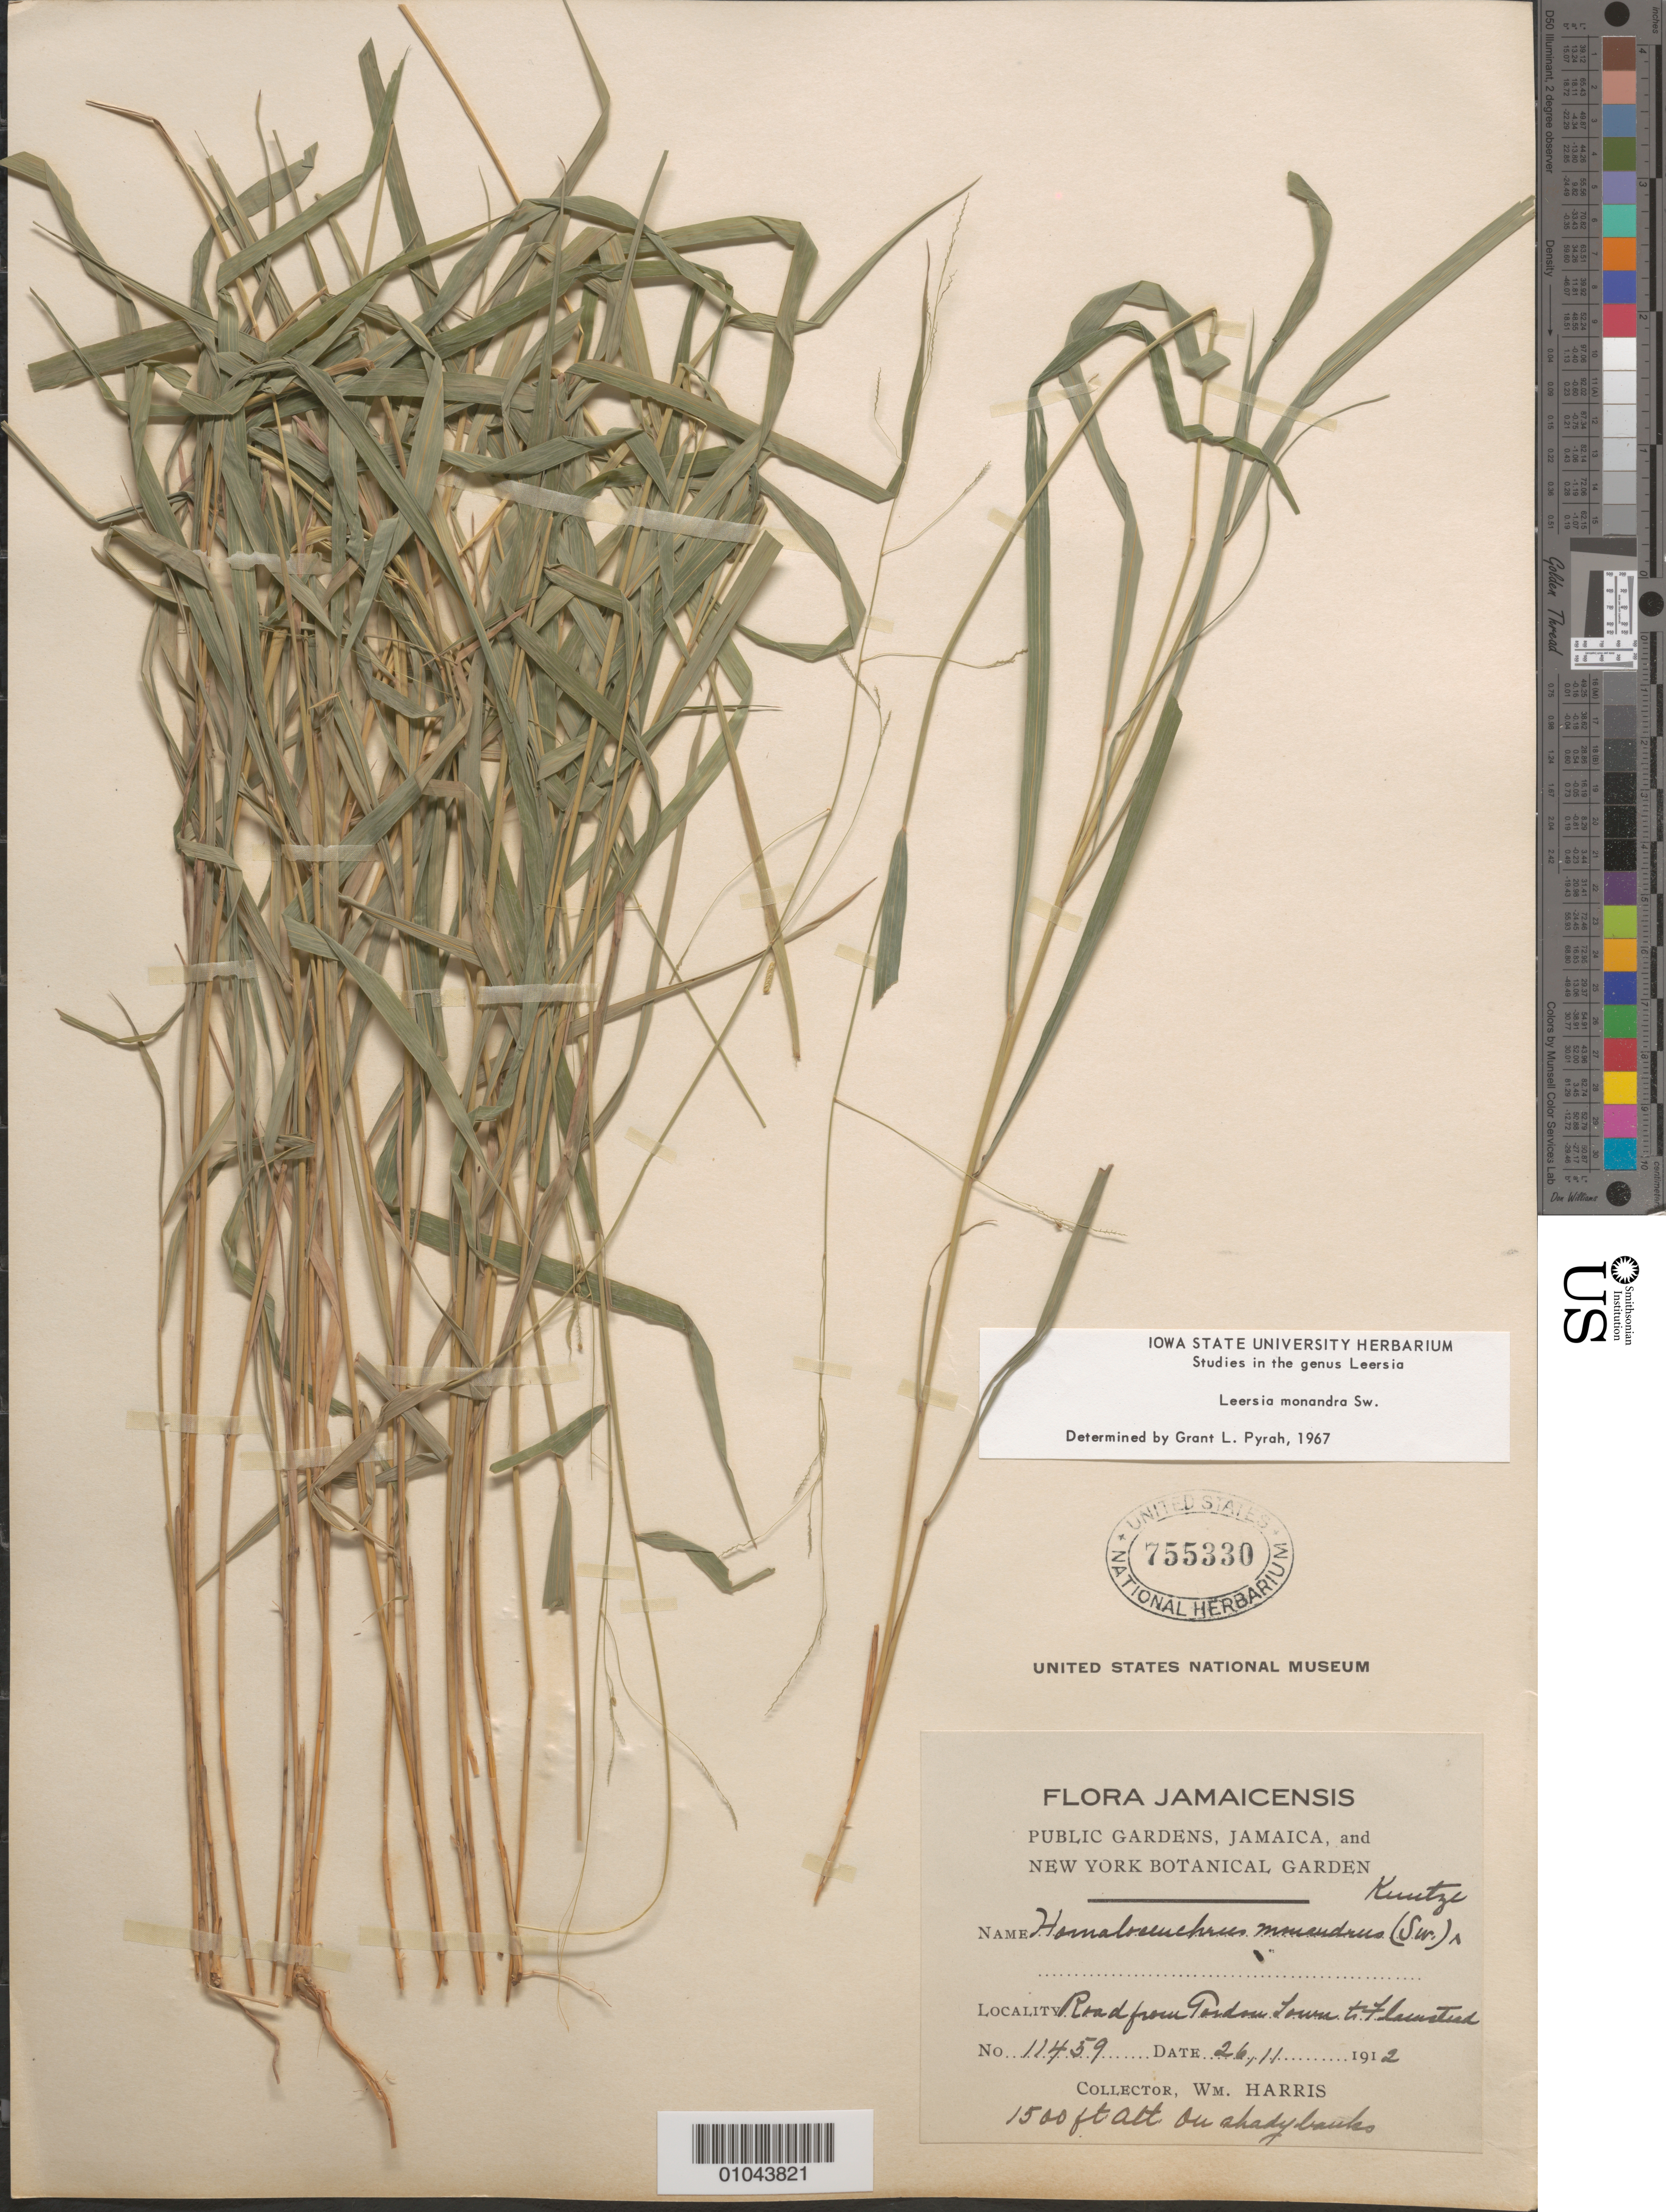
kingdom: Plantae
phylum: Tracheophyta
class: Liliopsida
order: Poales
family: Poaceae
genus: Leersia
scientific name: Leersia monandra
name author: Sw.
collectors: W. H. Harris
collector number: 11459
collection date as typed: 26 Nov 1912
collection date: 1912-11-26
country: Jamaica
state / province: Saint Andrew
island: Jamaica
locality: Road from Tordou Town to Flamstead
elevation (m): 457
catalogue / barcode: US 755330